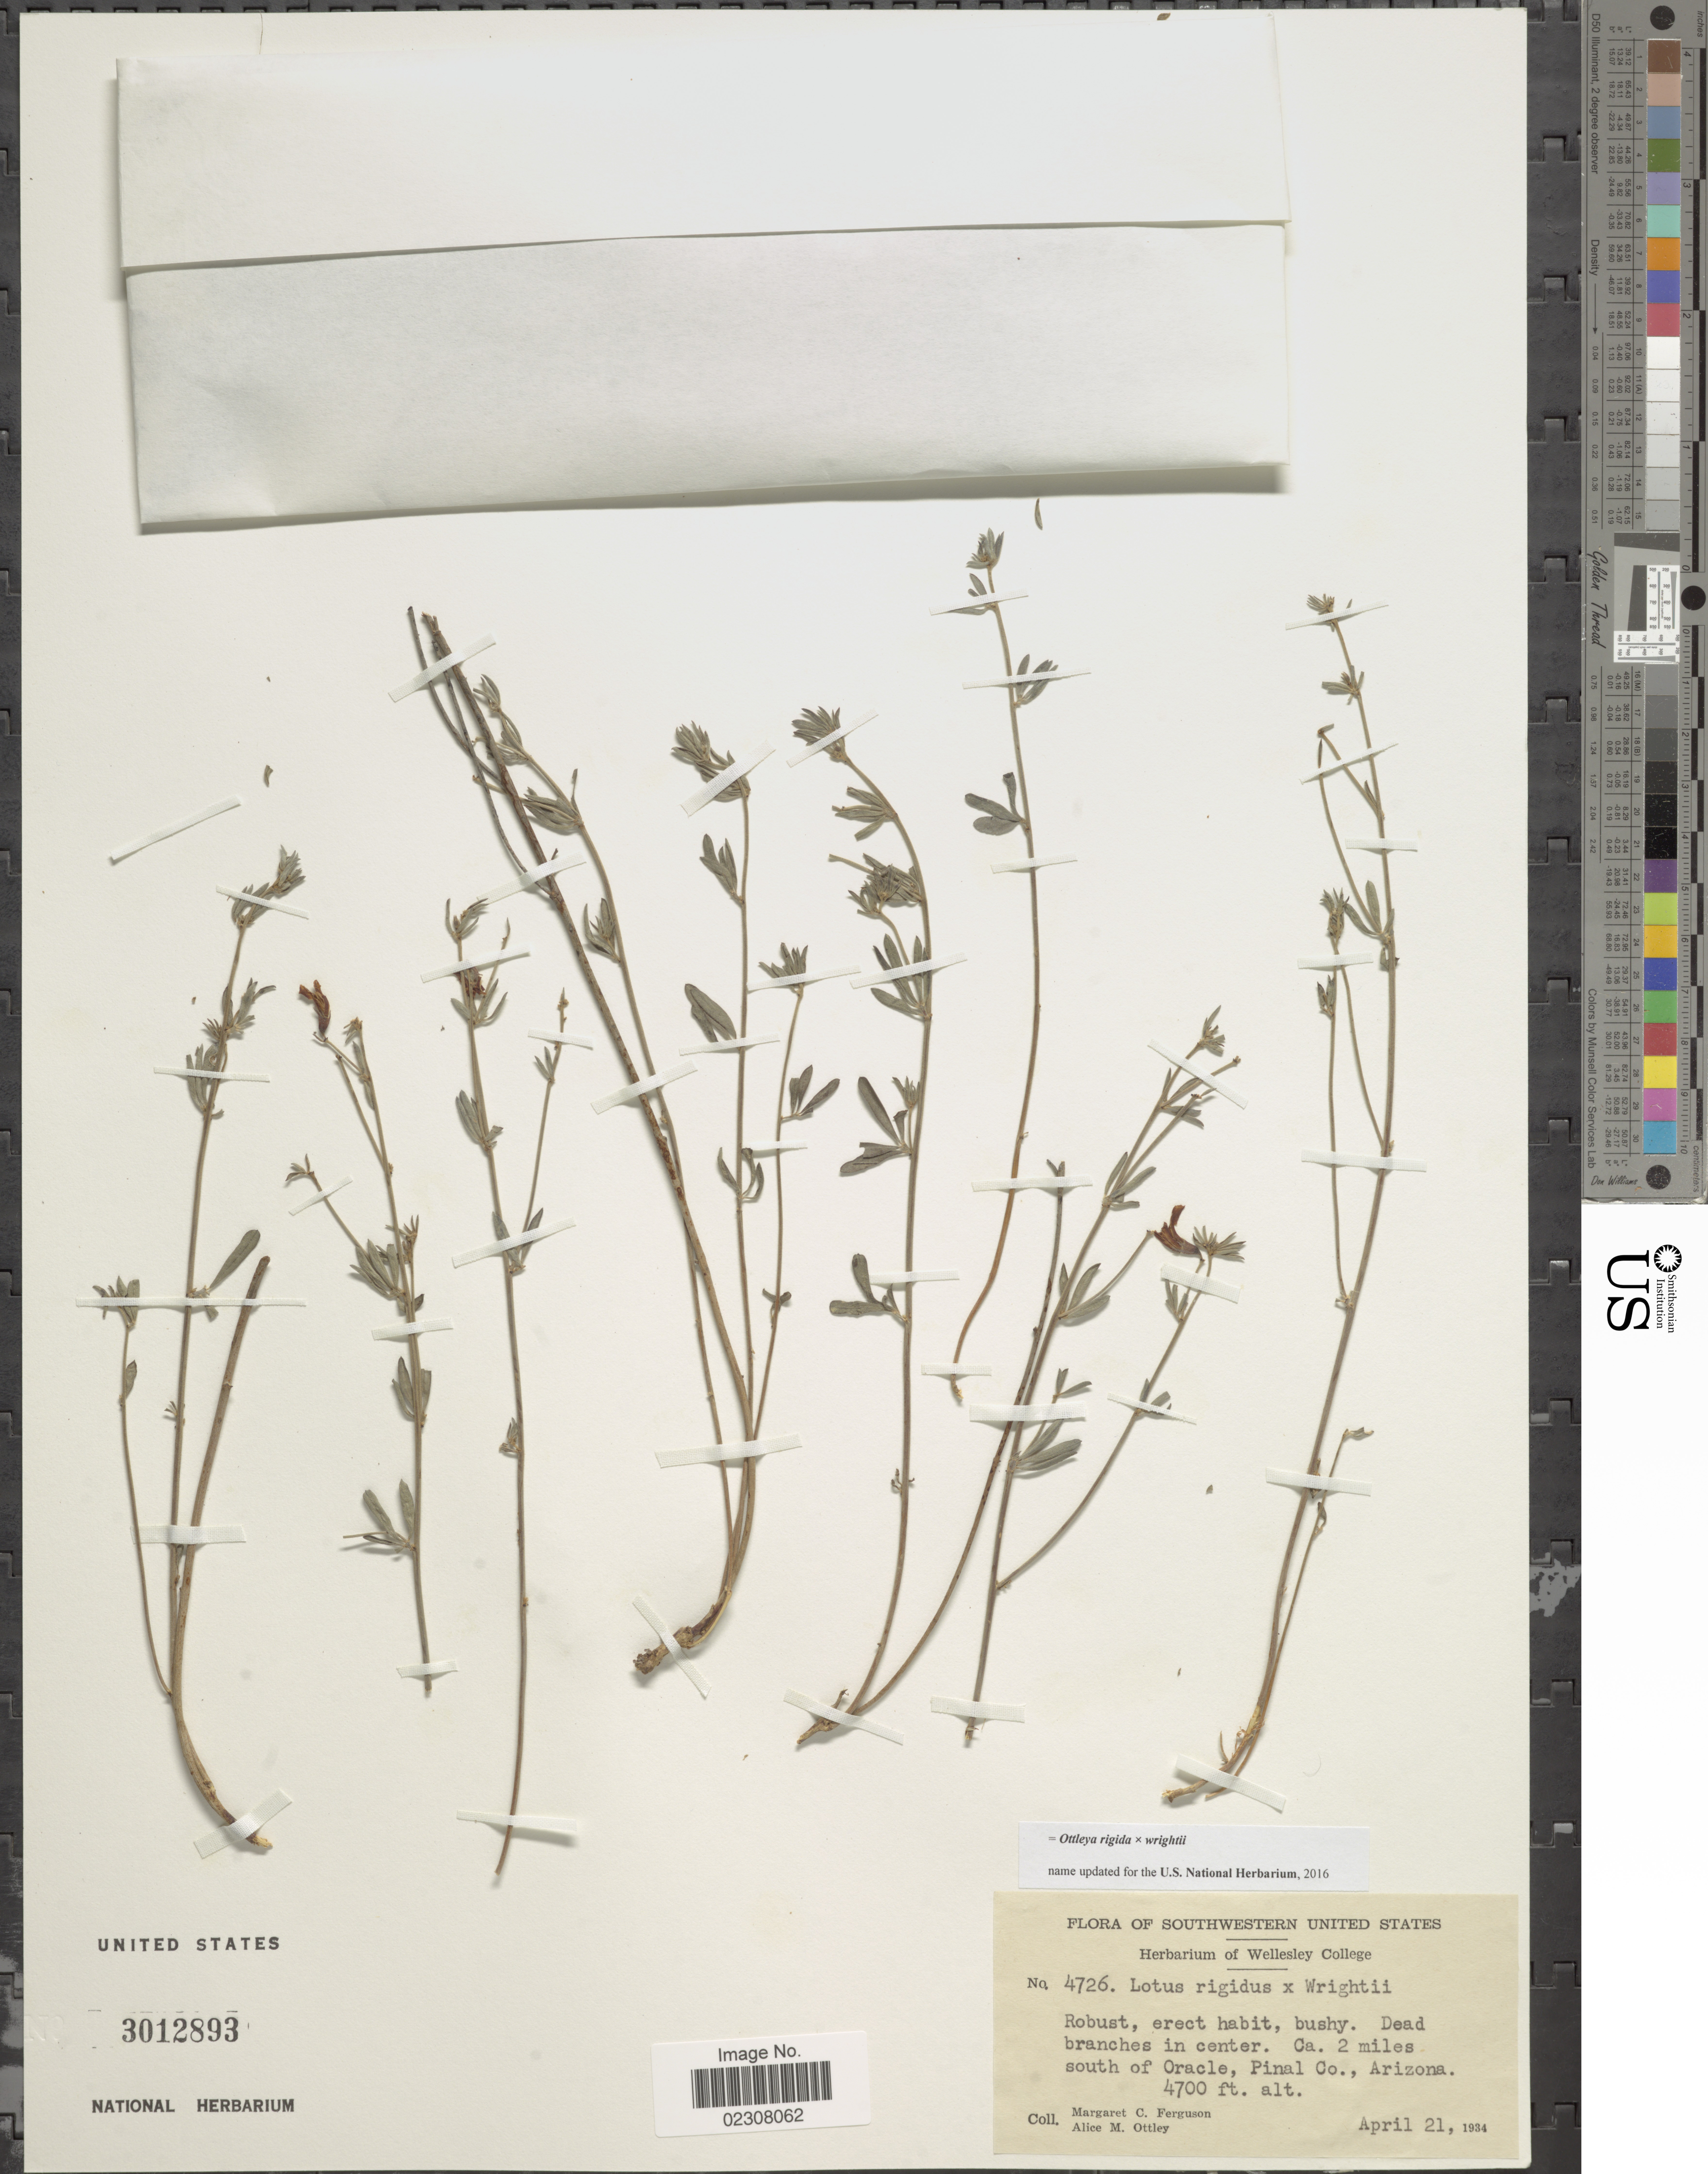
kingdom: Plantae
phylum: Tracheophyta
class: Magnoliopsida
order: Fabales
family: Fabaceae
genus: Lupinus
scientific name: Lupinus palmeri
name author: S. Watson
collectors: M. Ferguson & A. M. Ottley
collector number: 4726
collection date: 1934-04-21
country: United States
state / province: Arizona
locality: Southwestern United States, Ca. 2 miles south of Oracle, Pinal Co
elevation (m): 1433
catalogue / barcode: US 3012893